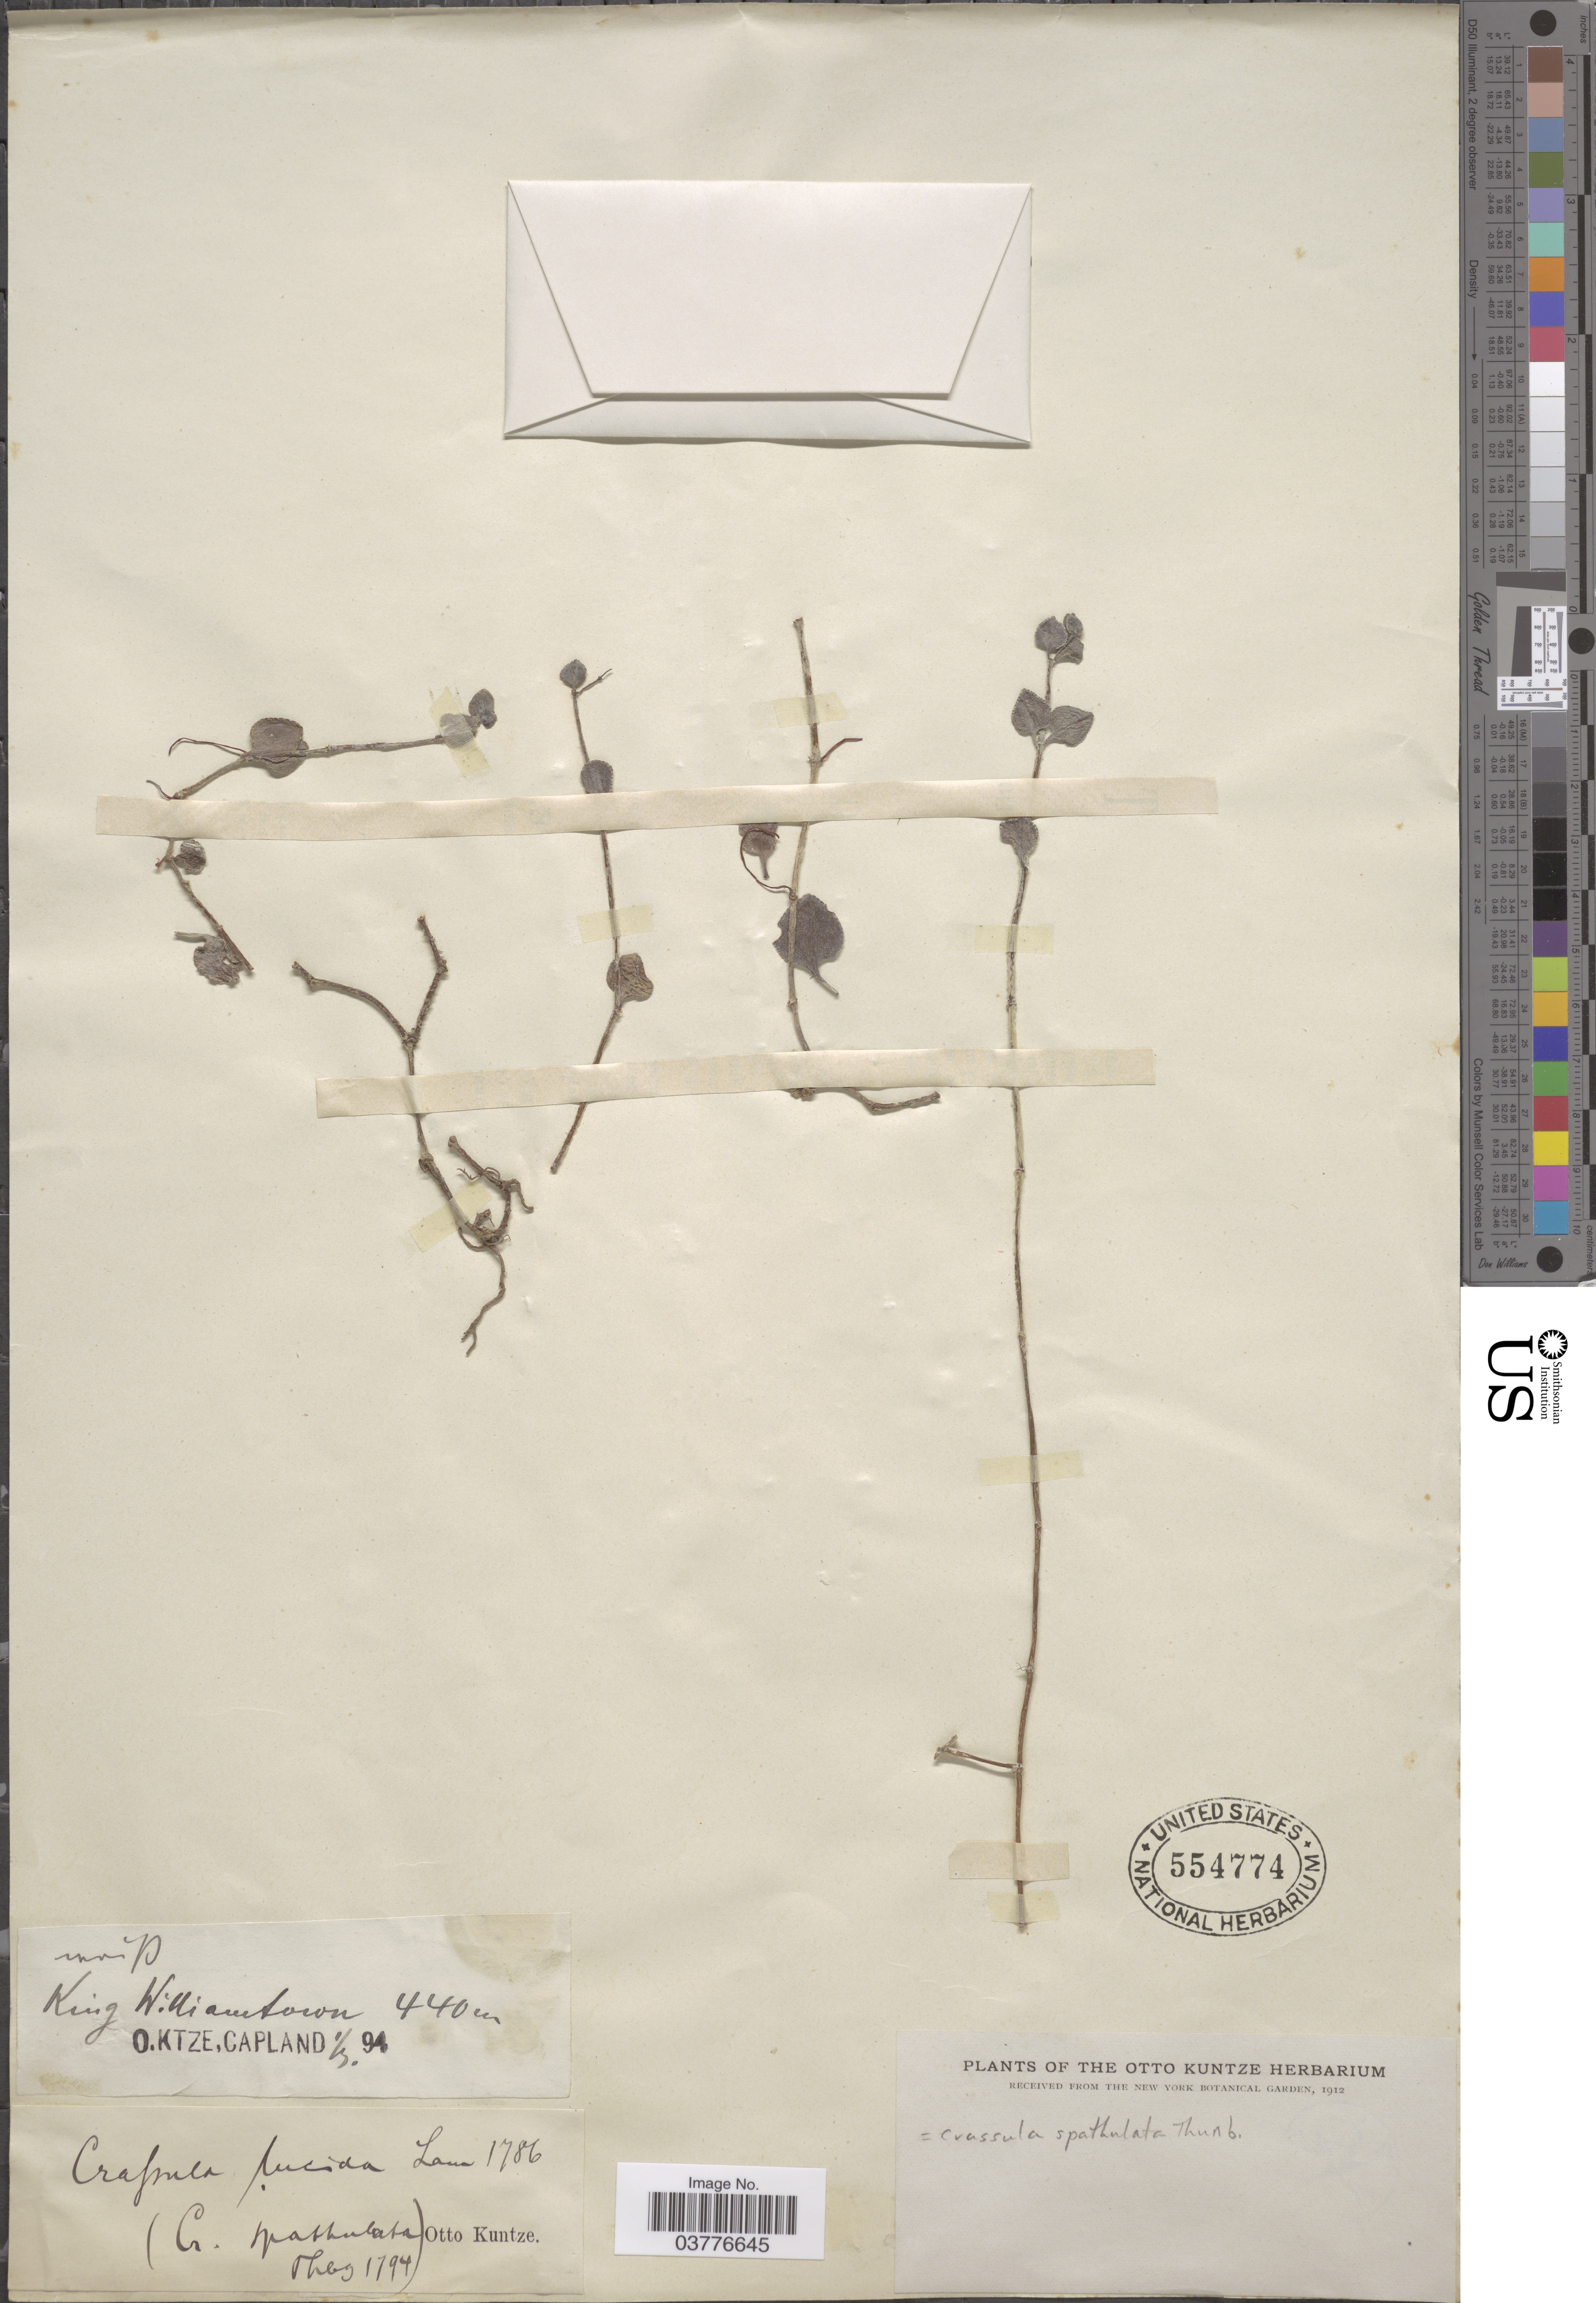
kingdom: Plantae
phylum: Tracheophyta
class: Magnoliopsida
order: Saxifragales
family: Crassulaceae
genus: Crassula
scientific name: Crassula spathulata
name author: Thunb.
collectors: C.E.O. Kuntze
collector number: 1786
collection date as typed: Transcribed d/m/y: 1/3/94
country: South Africa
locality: King Williamtown. Capland.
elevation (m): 440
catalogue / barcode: US 554774